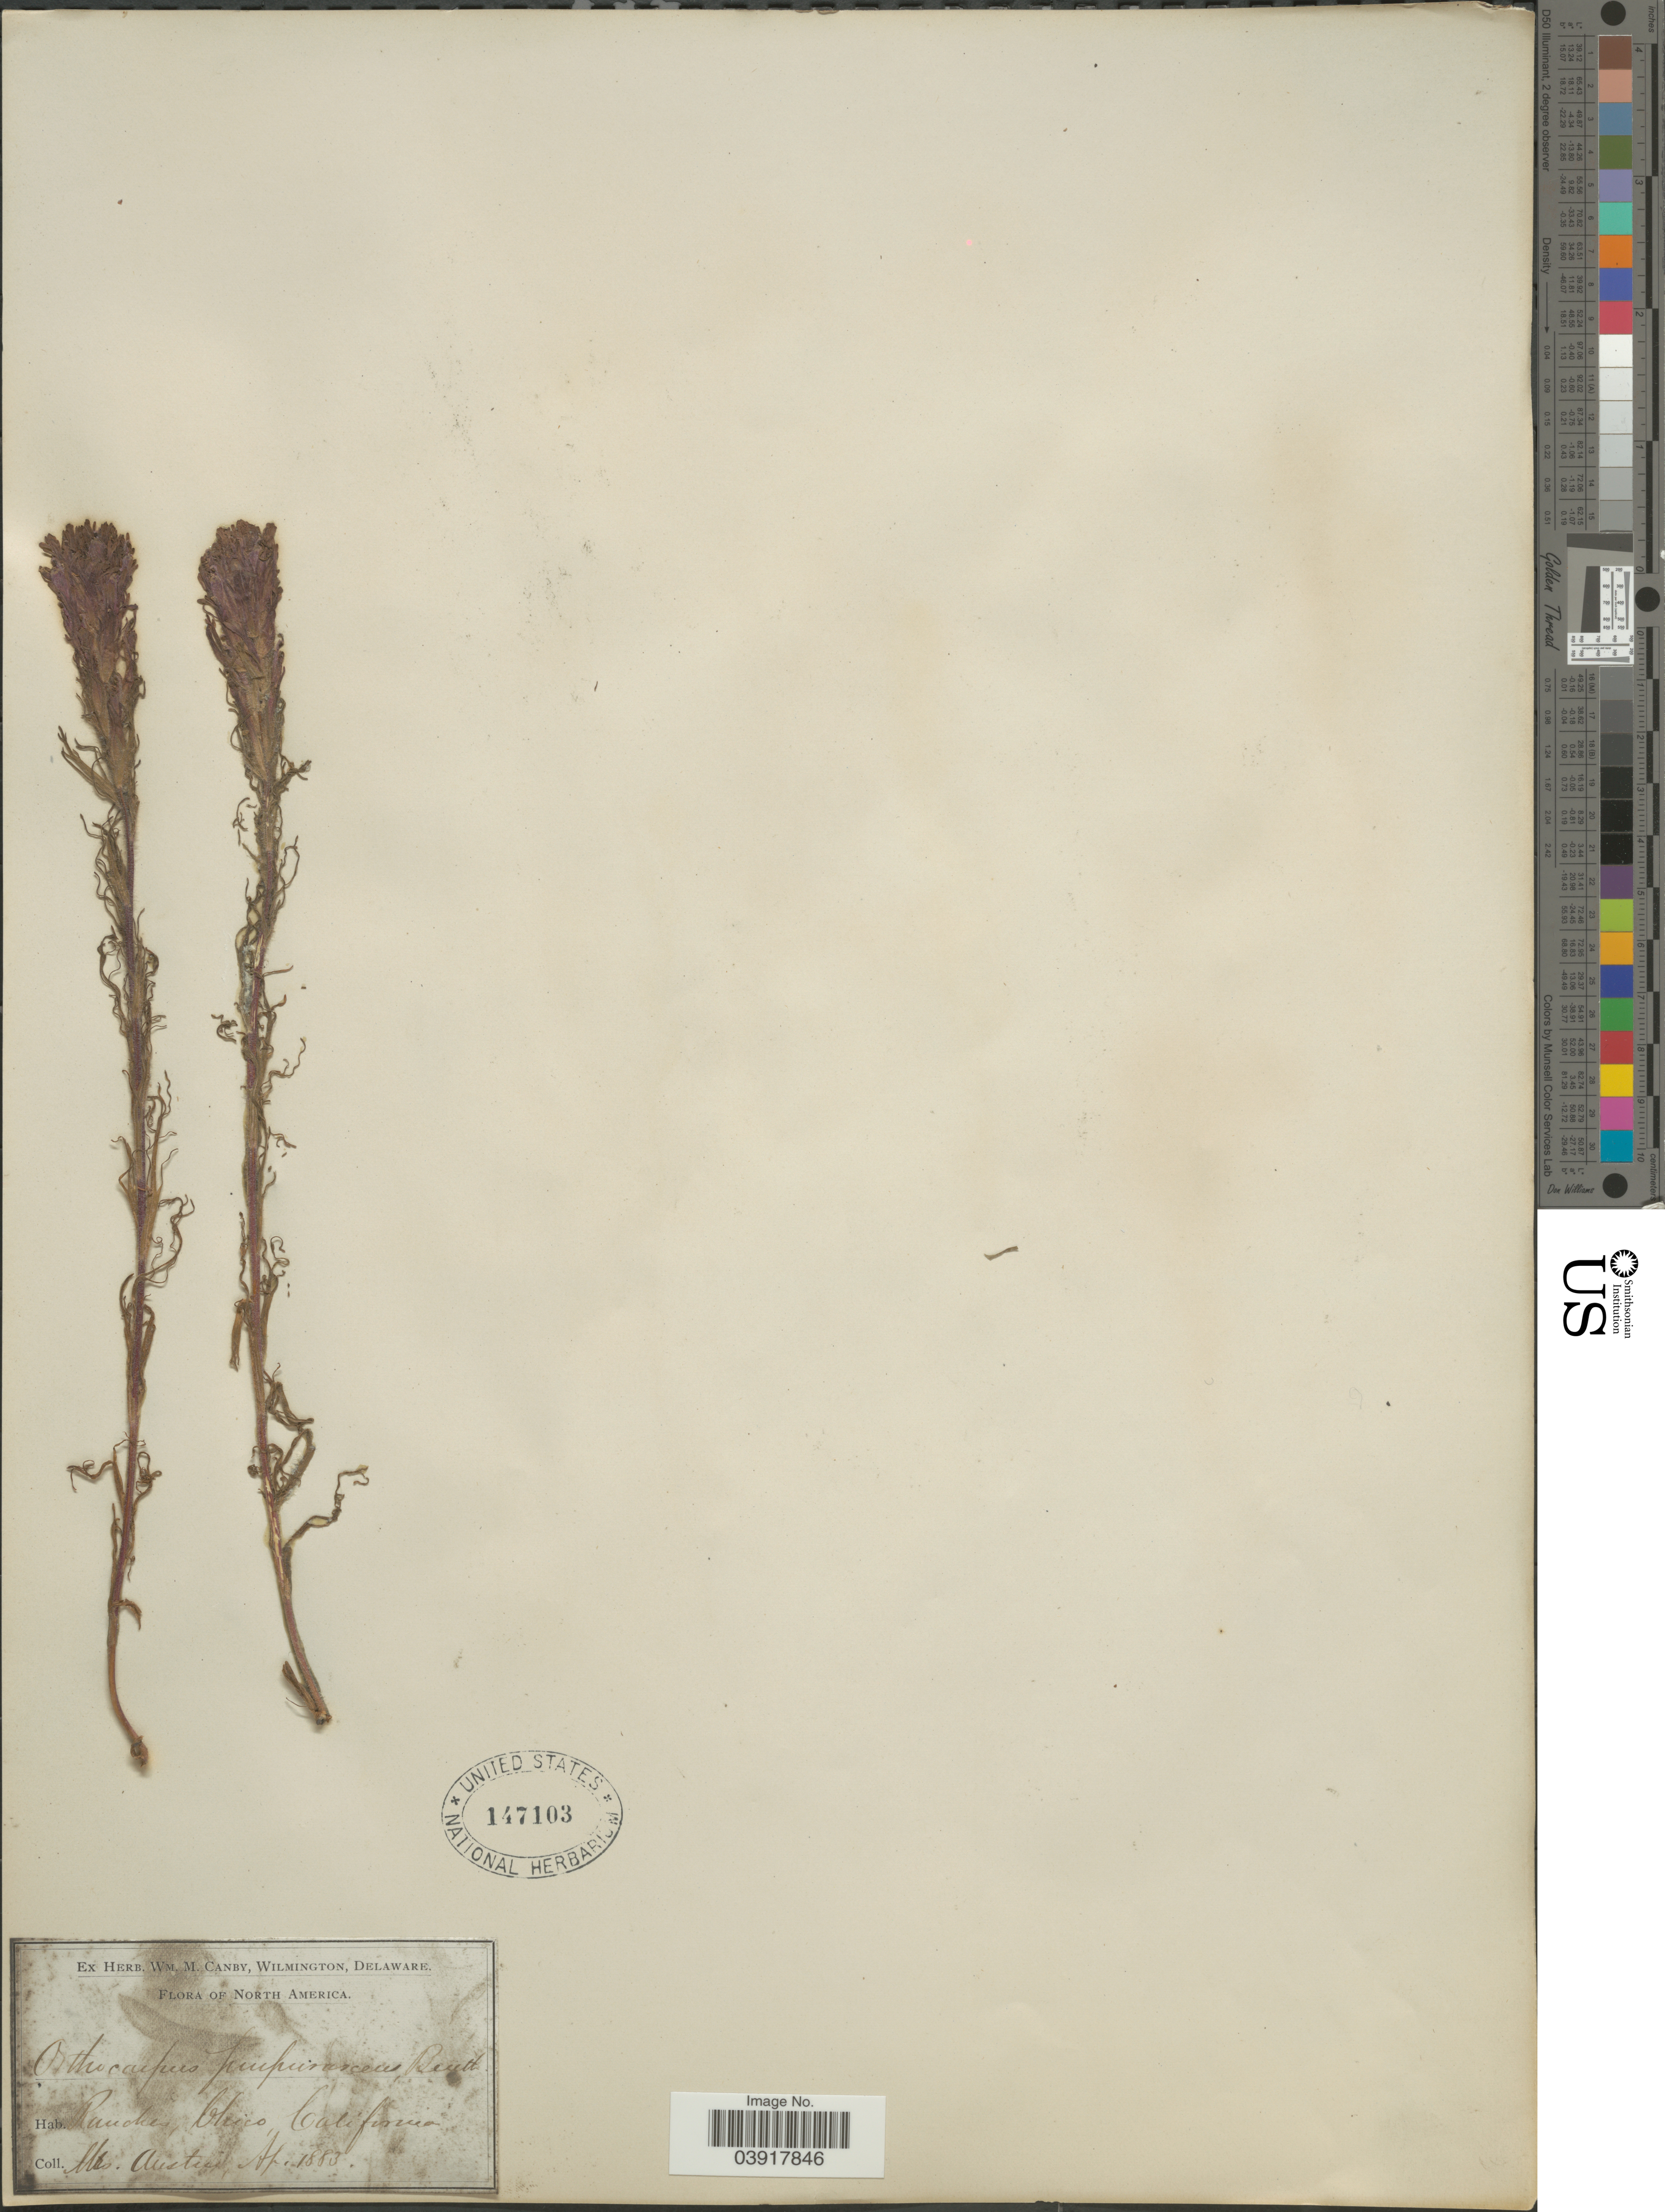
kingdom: Plantae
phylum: Tracheophyta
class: Magnoliopsida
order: Lamiales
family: Orobanchaceae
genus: Orthocarpus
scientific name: Orthocarpus purpurascens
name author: Benth.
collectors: Austin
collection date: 1883-04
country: United States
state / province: California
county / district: Butte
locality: Ranches, Chico.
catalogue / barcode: US 147103